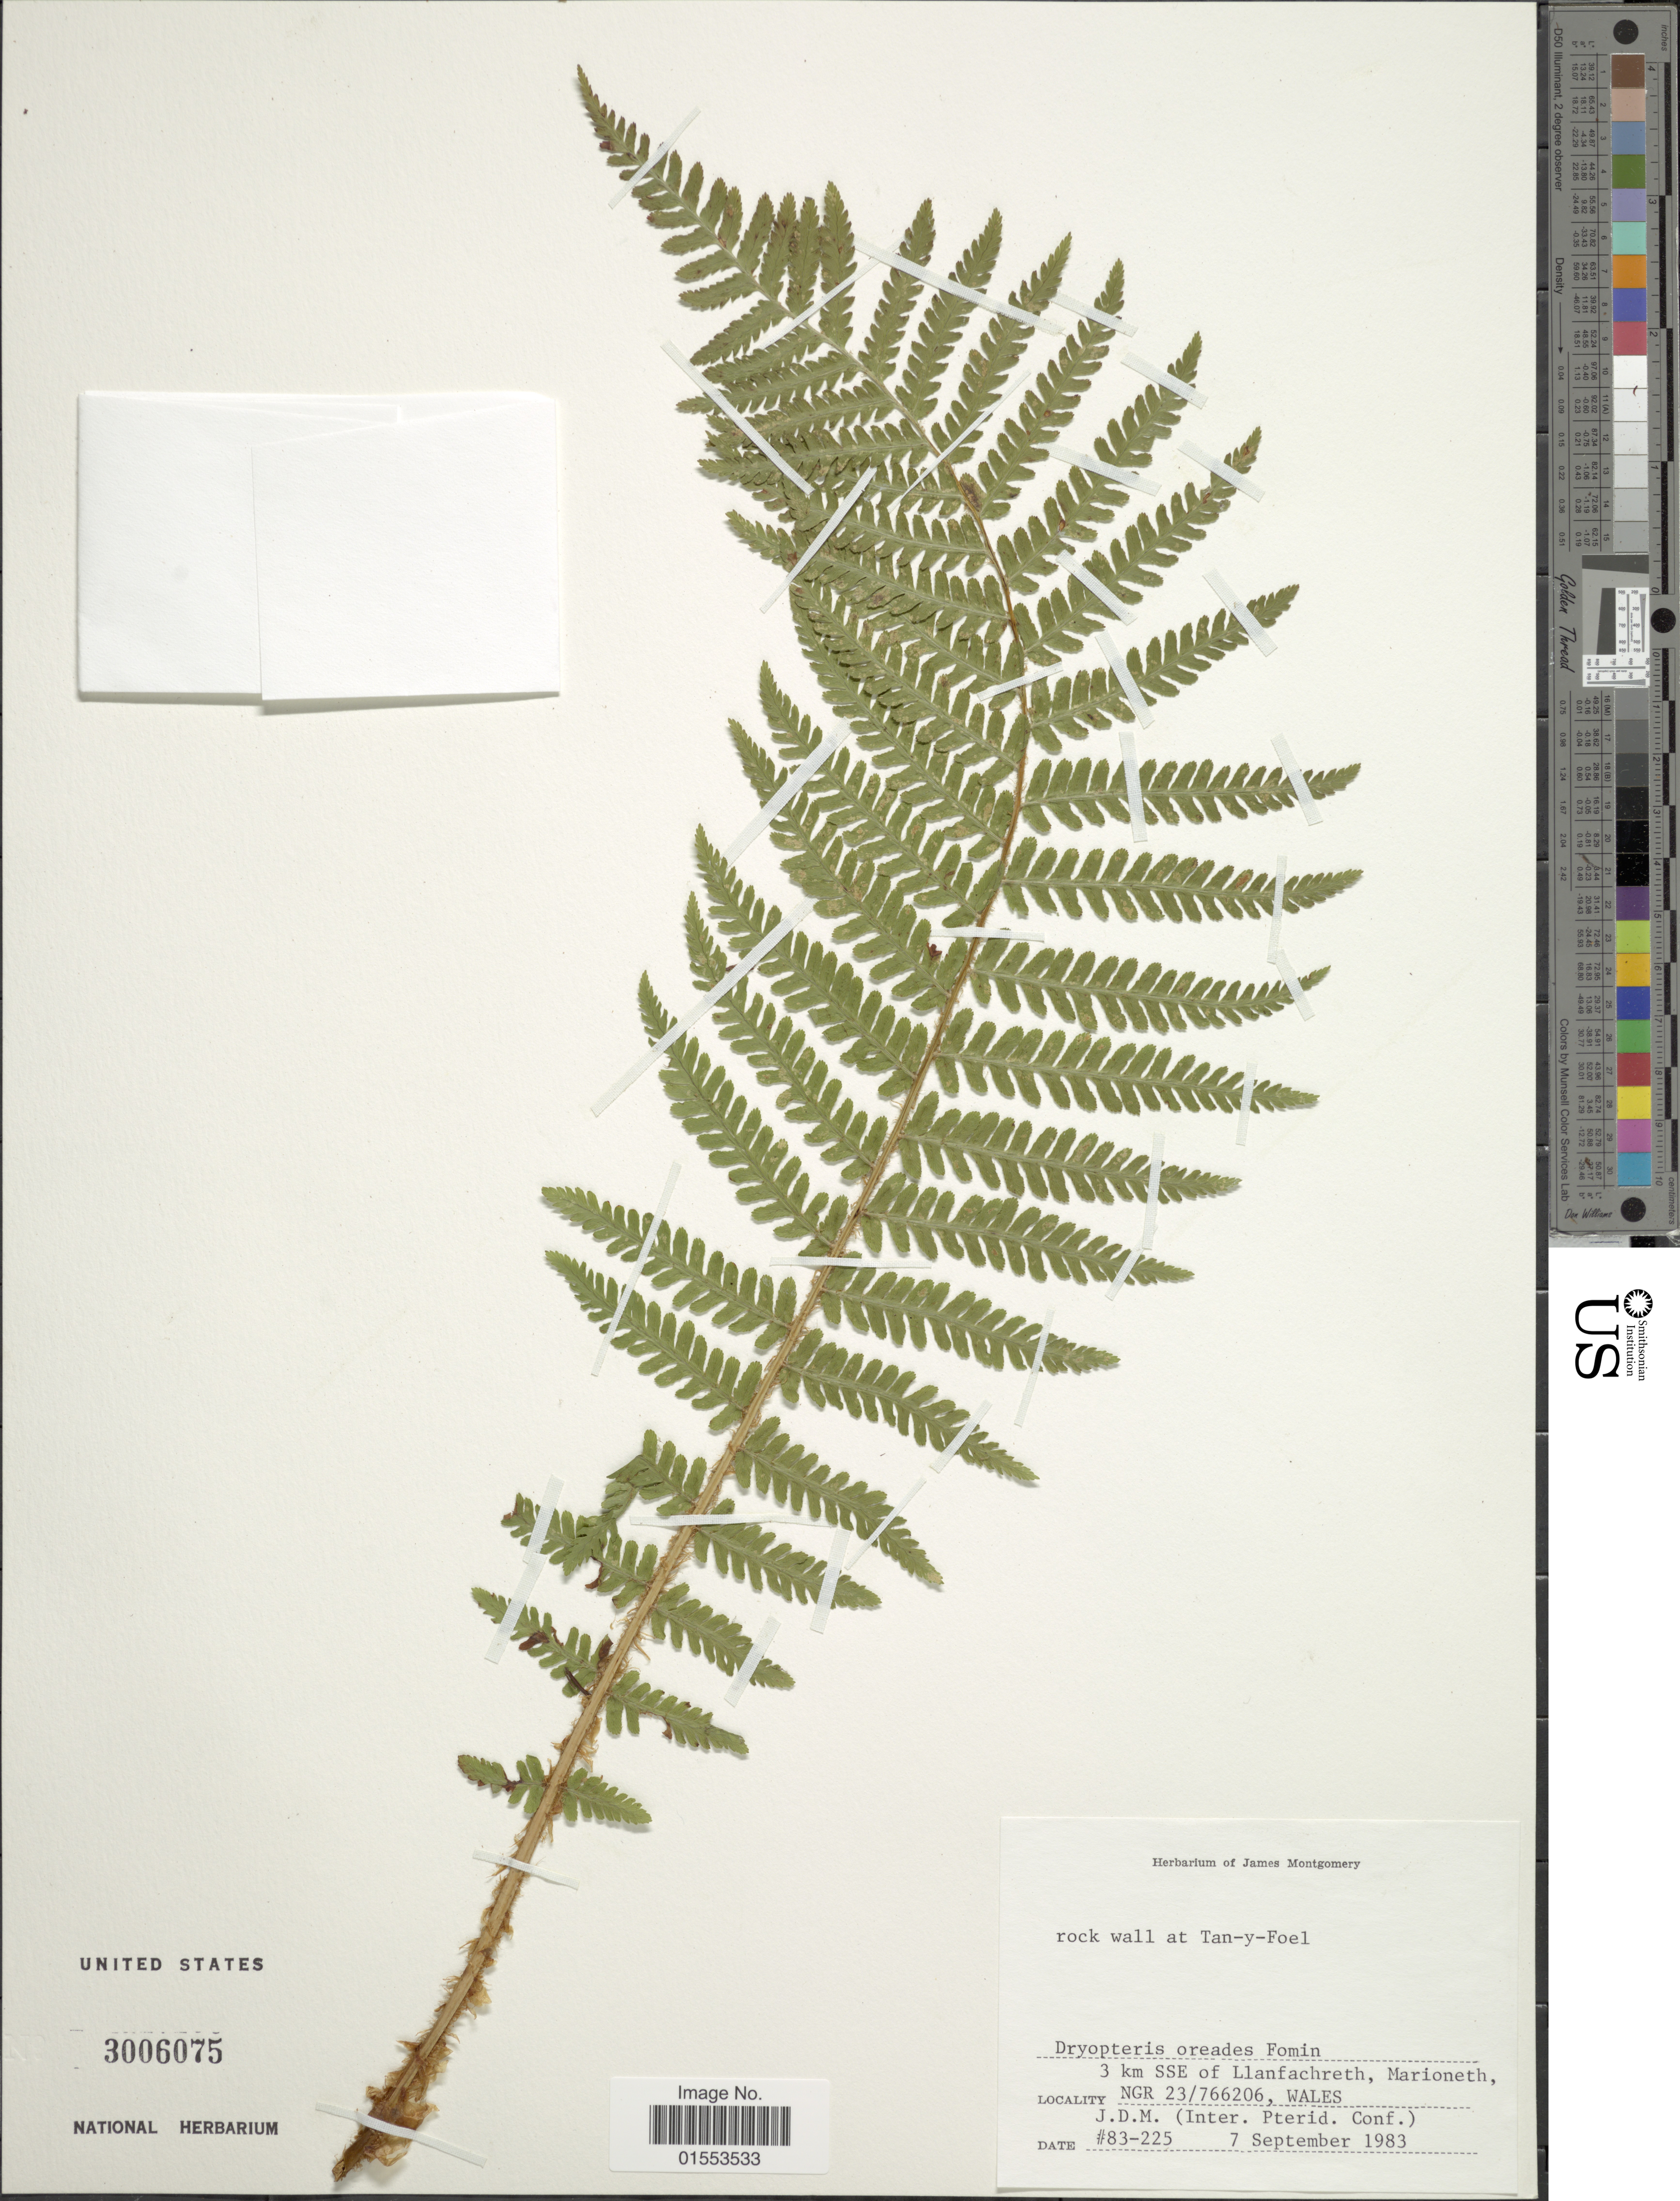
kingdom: Plantae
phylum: Tracheophyta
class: Polypodiopsida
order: Polypodiales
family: Dryopteridaceae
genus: Dryopteris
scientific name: Dryopteris oreades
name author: Fomin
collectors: ex Herb. James Montgomery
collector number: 83-225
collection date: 1983-09-07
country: United Kingdom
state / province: Wales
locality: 3 km SSE of Llanfachreth, Marioneth NGR 23/766206, Wales.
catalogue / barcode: US 3006075